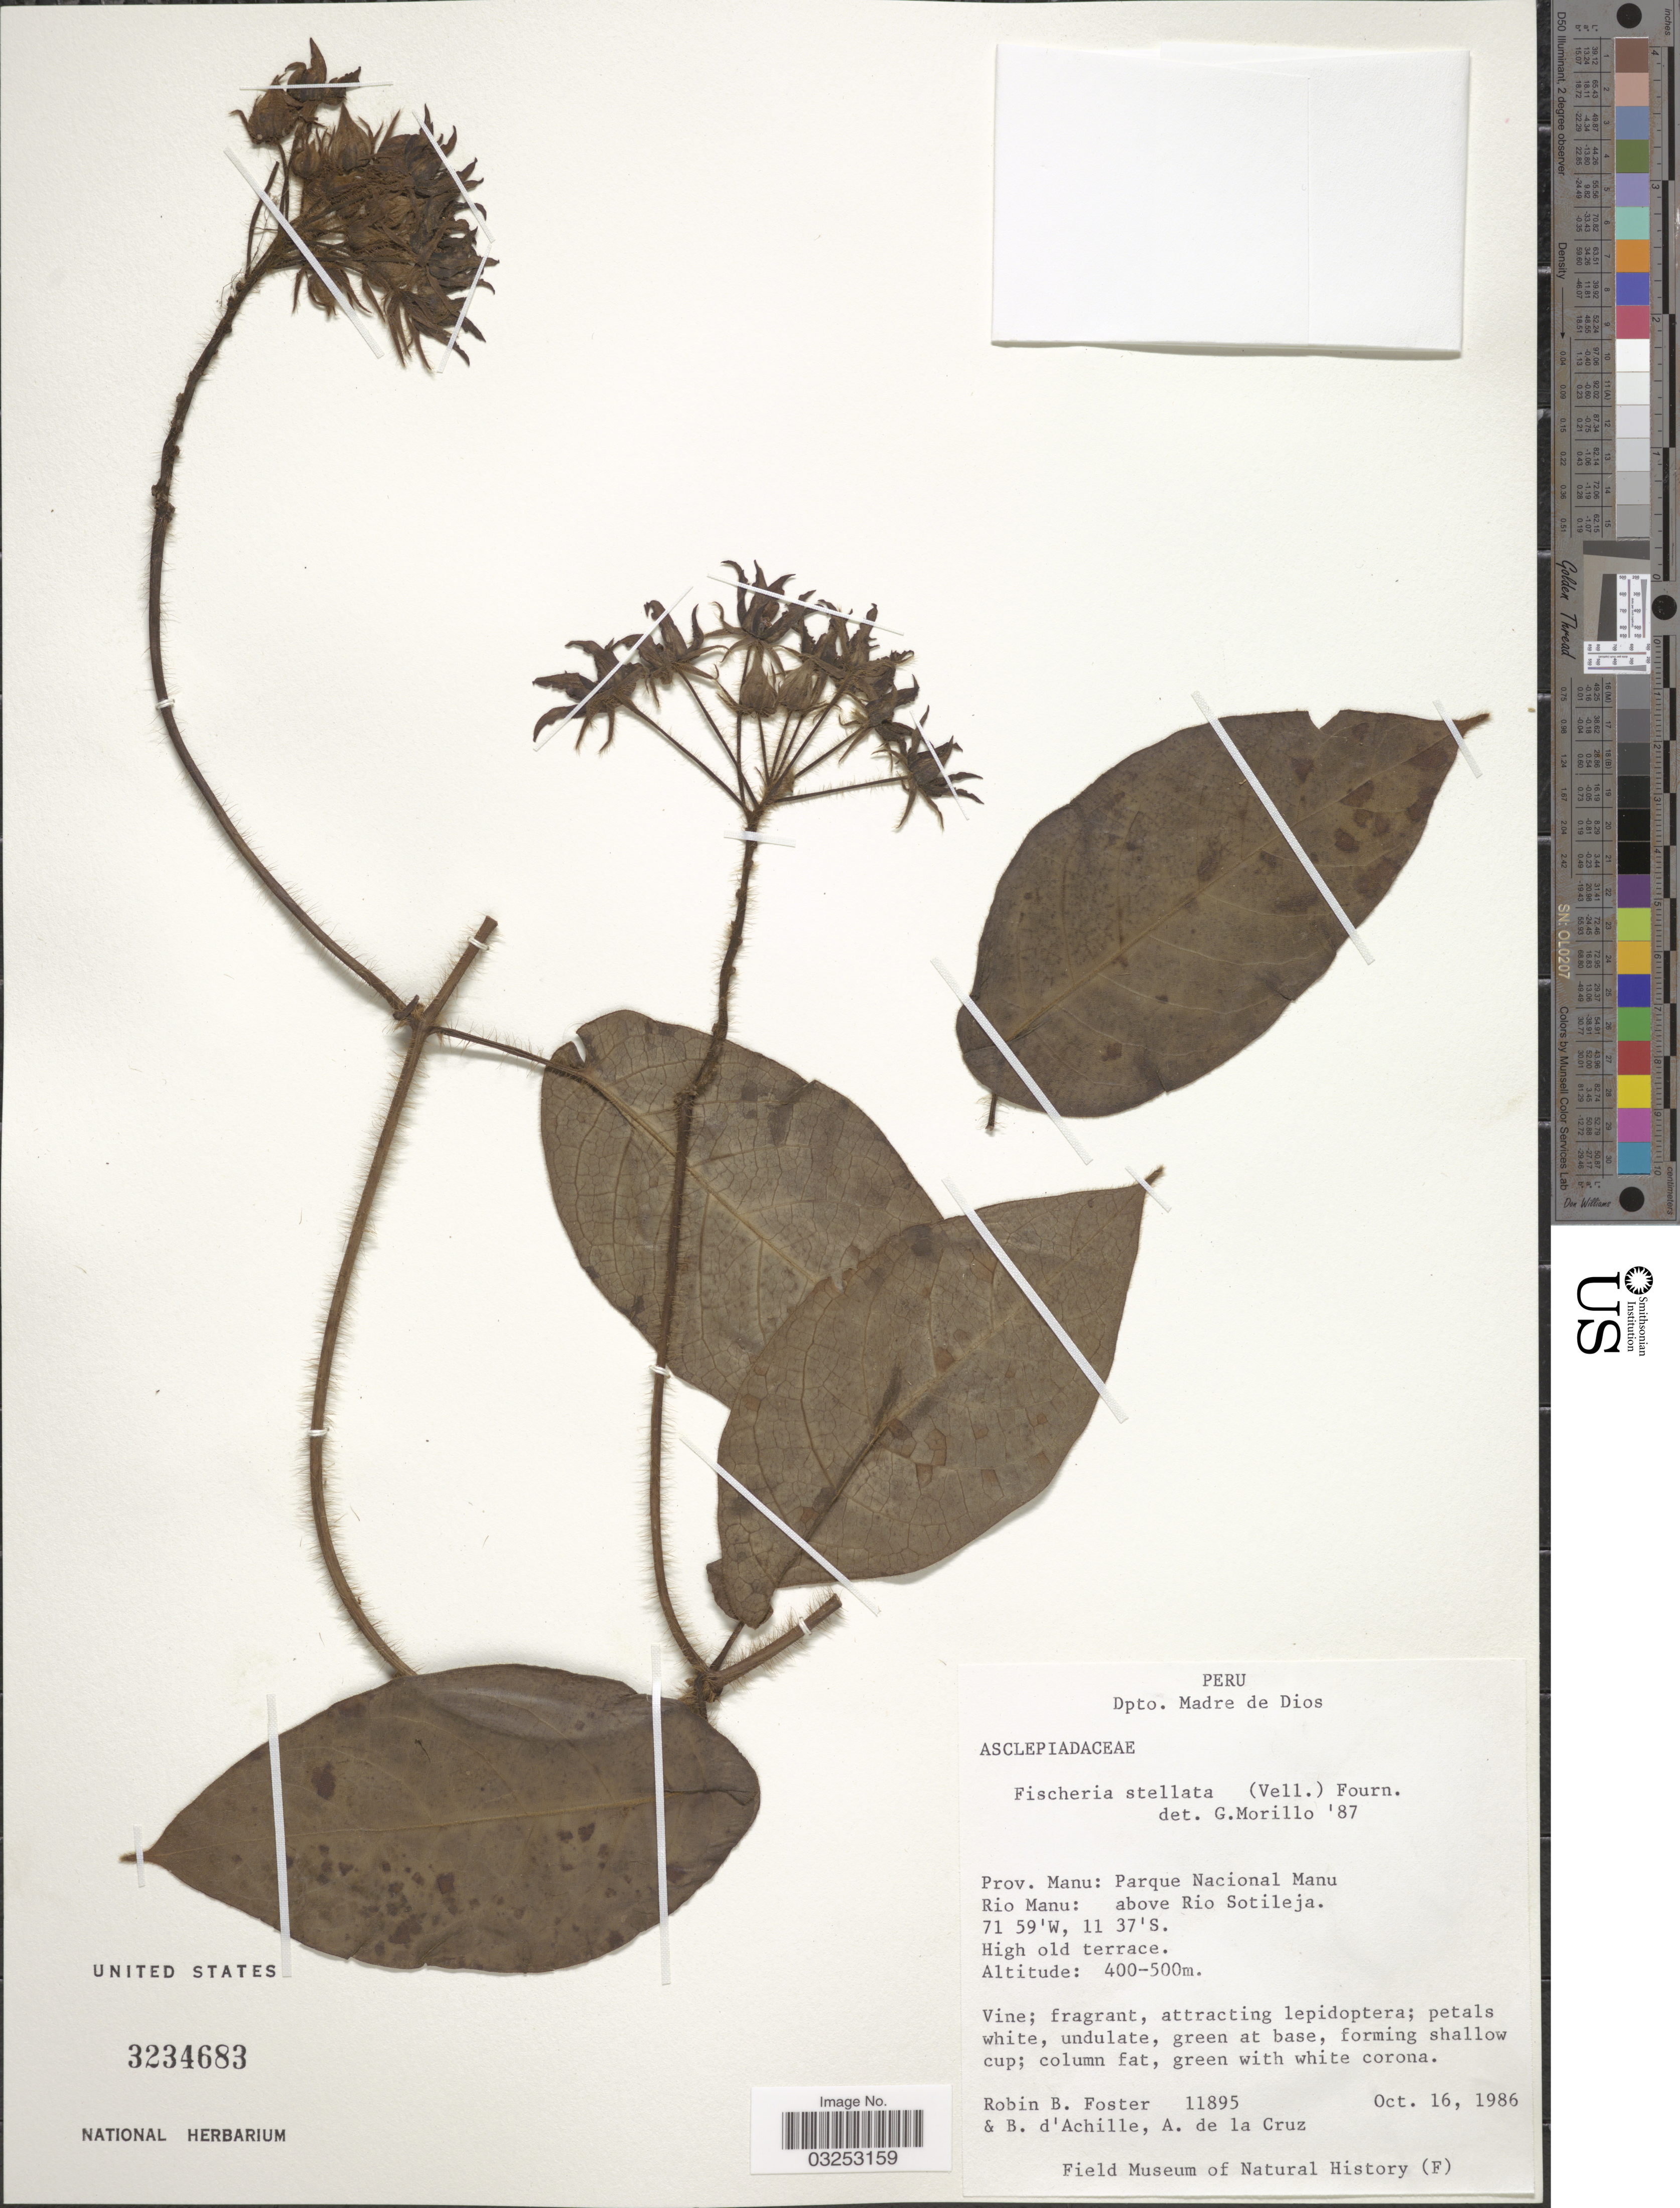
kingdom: Plantae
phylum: Tracheophyta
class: Magnoliopsida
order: Gentianales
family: Apocynaceae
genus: Fischeria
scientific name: Fischeria stellata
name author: (Vell.) E. Fourn.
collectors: R. B. Foster, B. d'Achille & A. de la Cruz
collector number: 11895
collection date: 1986-10-16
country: Peru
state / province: Madre de Dios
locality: Dpto. Madre de Dios, Prov. Manu: Parque Nacional Manu, Rio Manu: above Rio Sotileja.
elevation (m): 400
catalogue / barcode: US 3234683